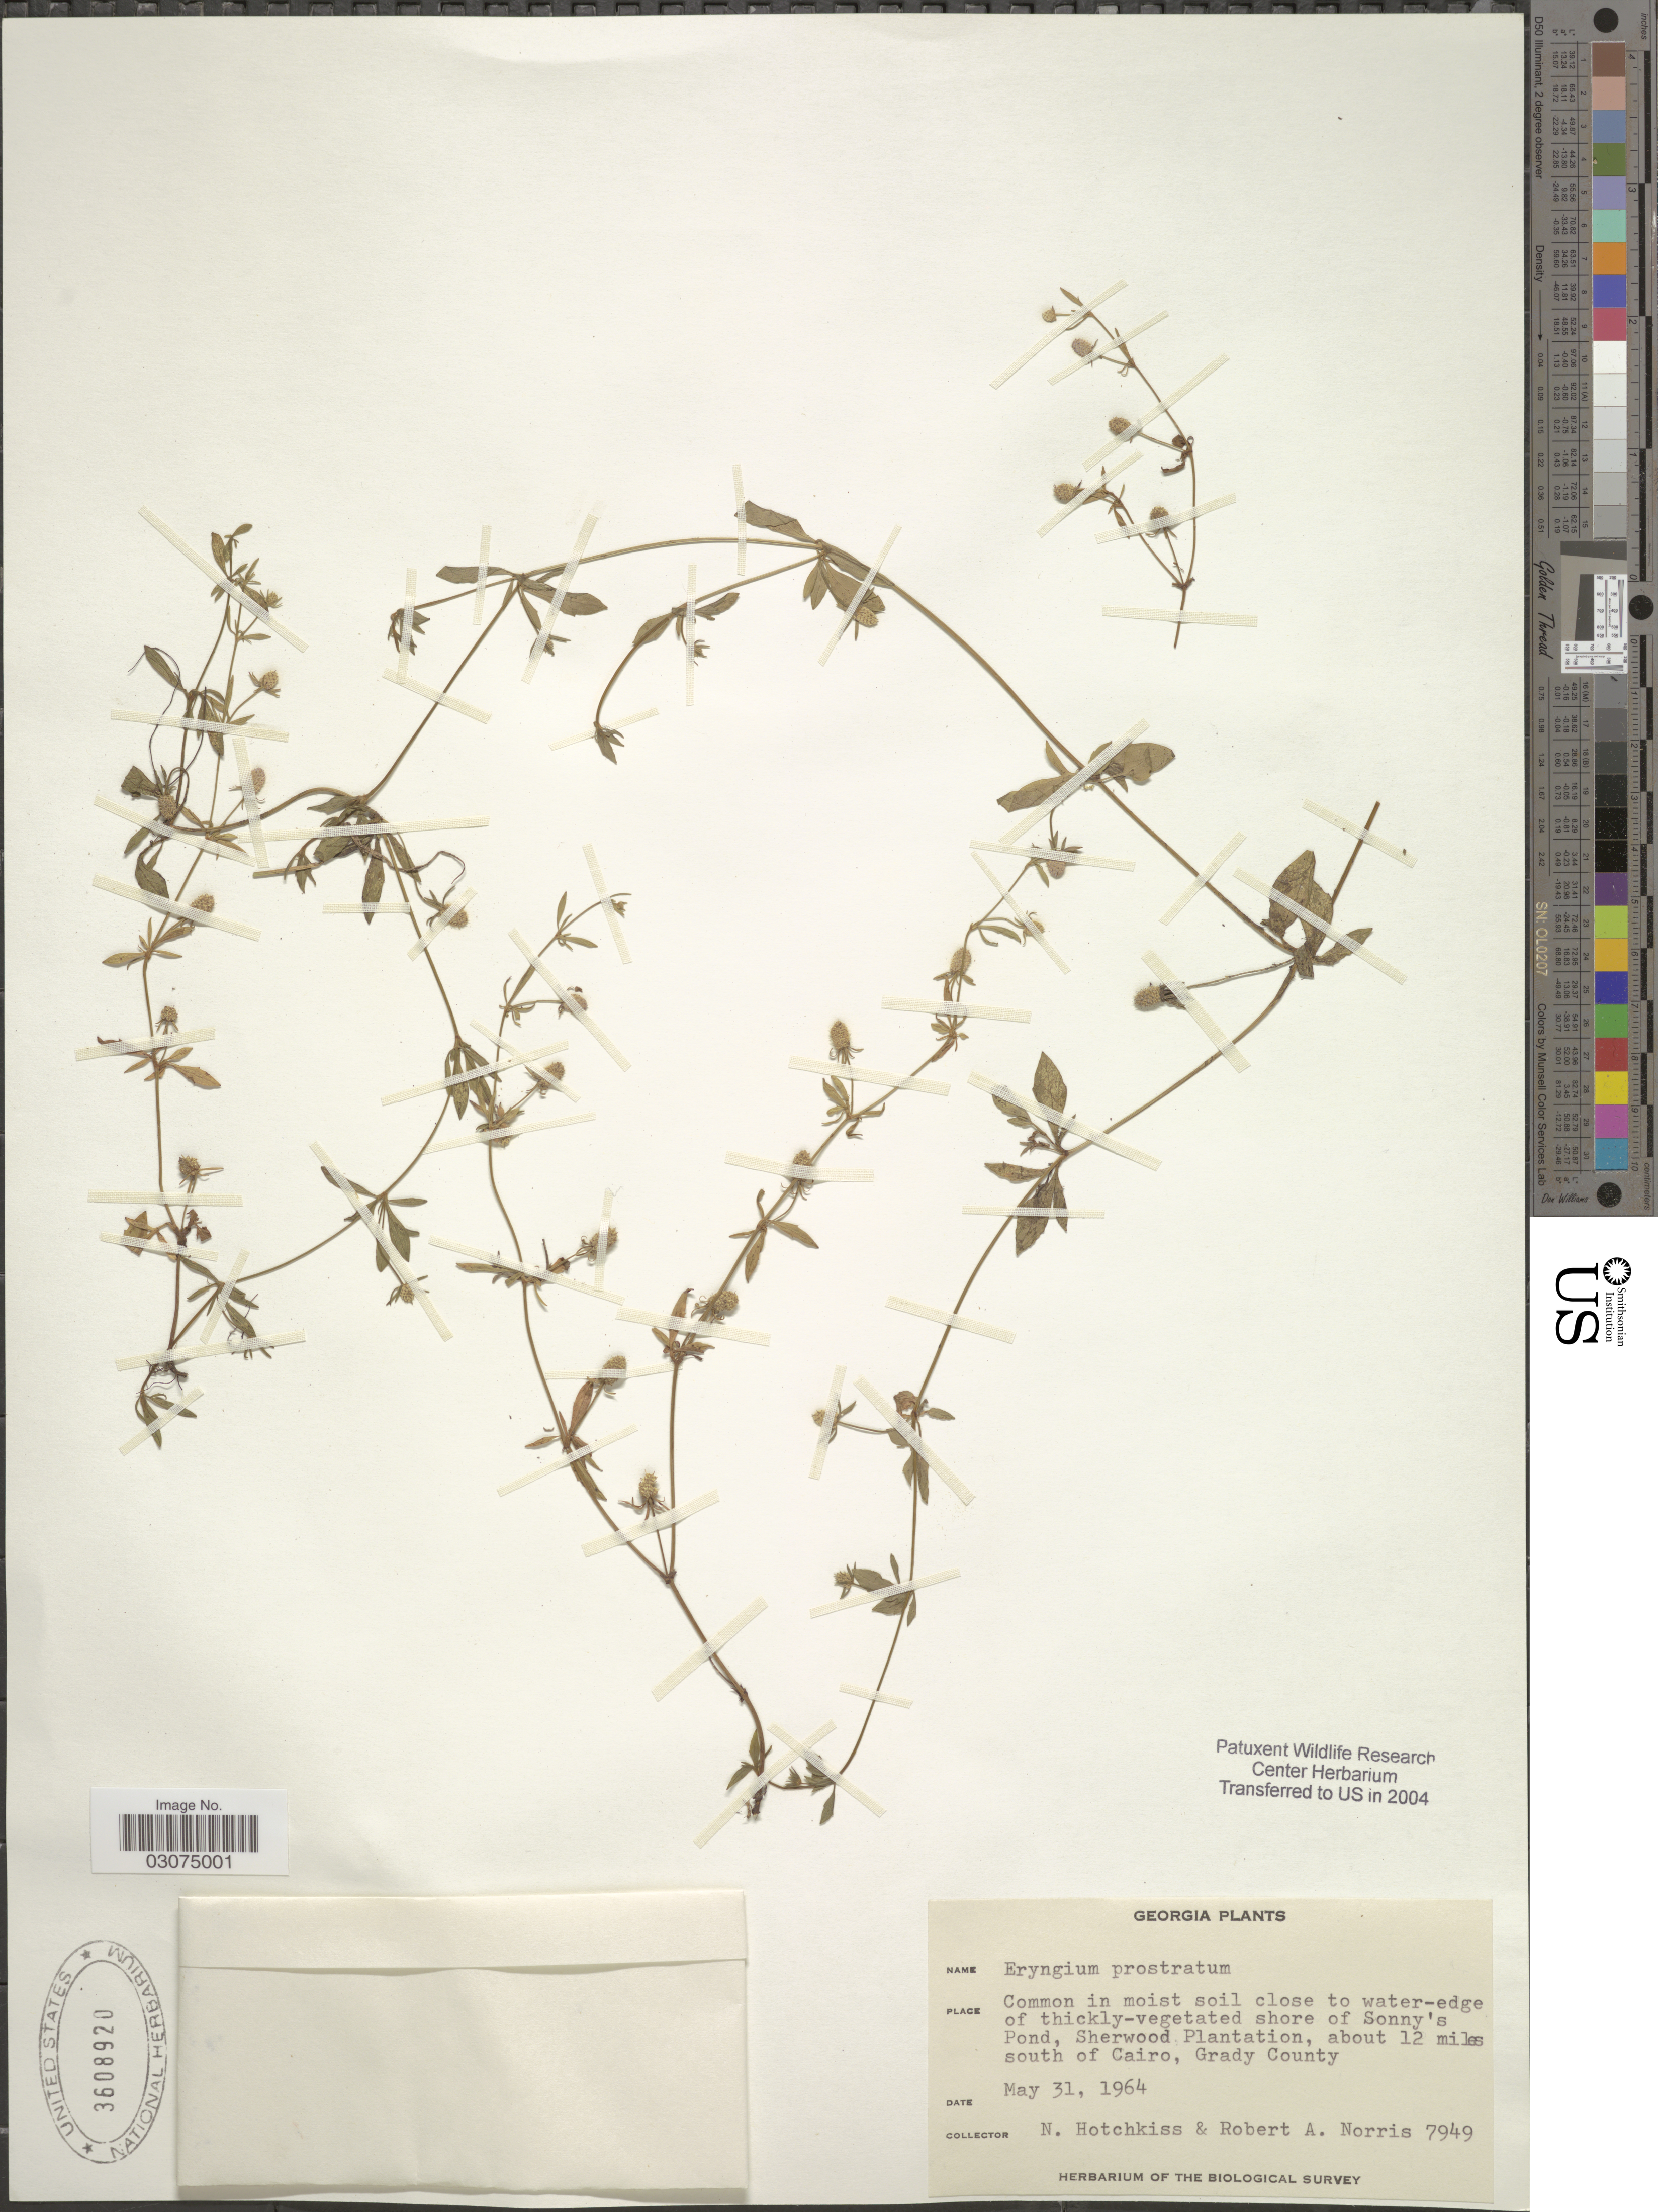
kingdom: Plantae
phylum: Tracheophyta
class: Magnoliopsida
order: Apiales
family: Apiaceae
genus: Eryngium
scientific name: Eryngium prostratum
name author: Nutt. ex DC.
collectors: N. Hotchkiss & R. Norris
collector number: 7949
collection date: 1964-05-31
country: United States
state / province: Georgia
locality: Shore of Sonny's Pond, Sherwood Plantation, about 12 miles south of Cairo, Grady County.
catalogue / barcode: US 3608920